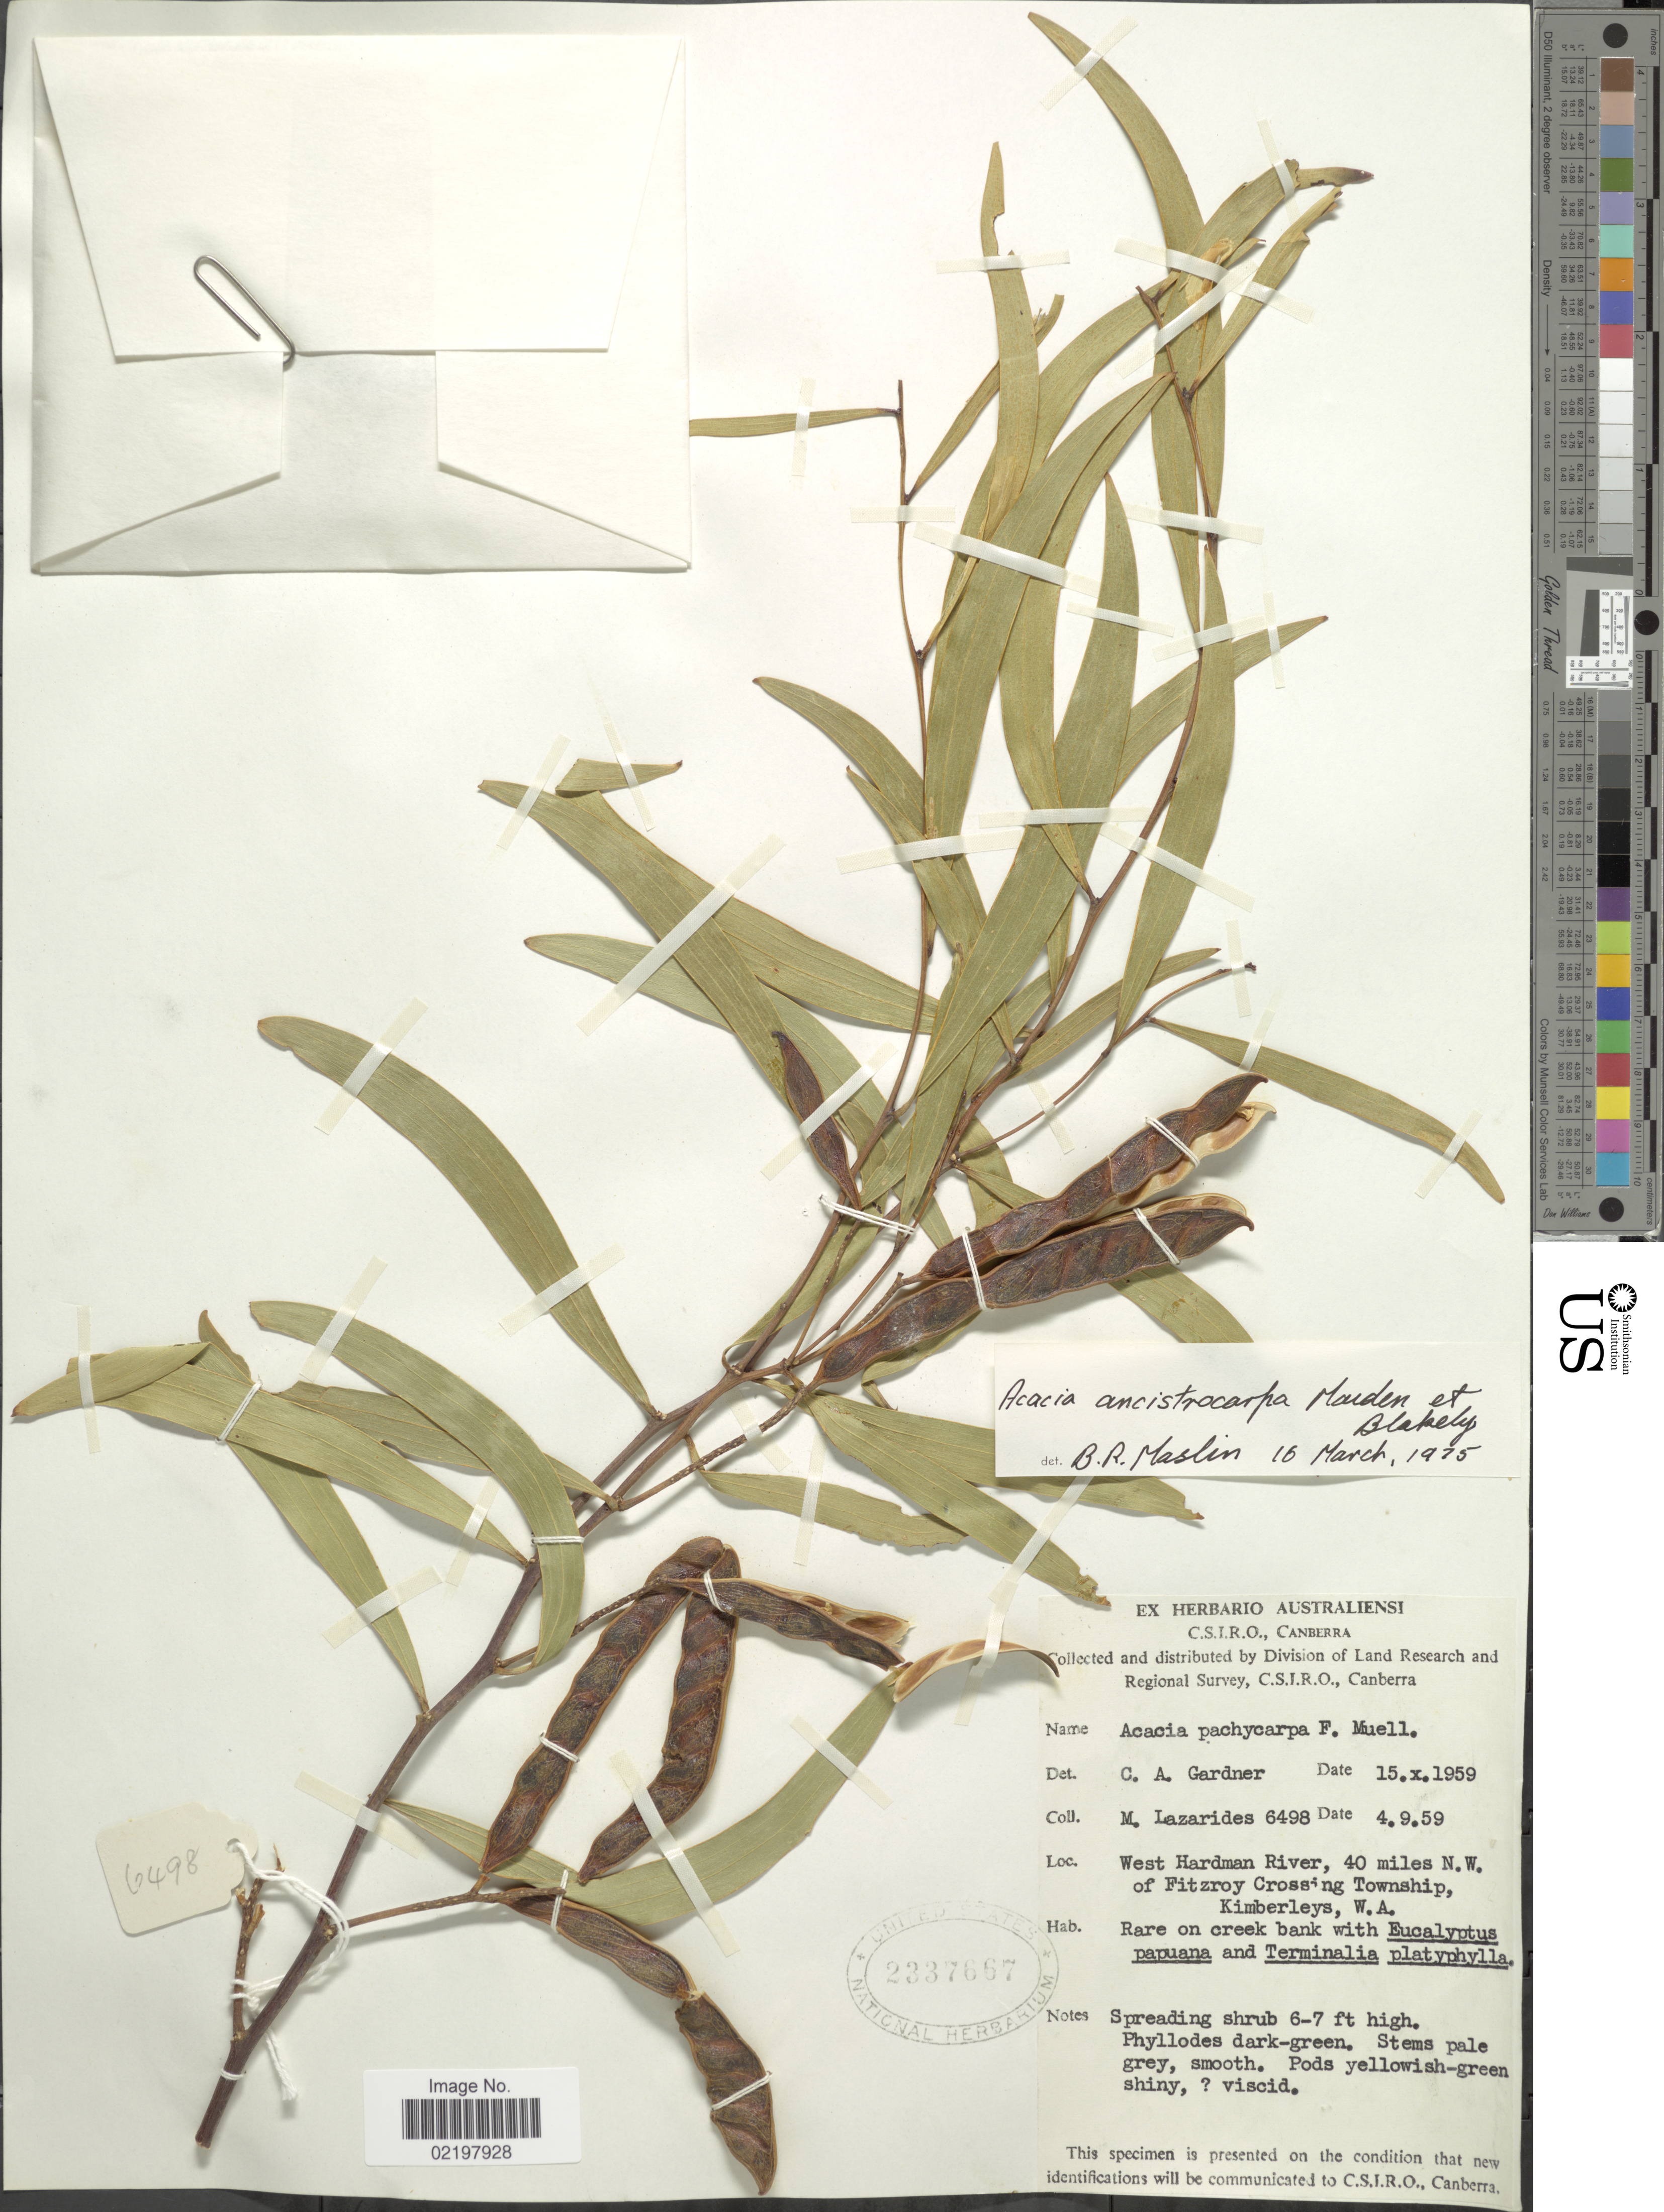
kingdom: Plantae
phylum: Tracheophyta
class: Magnoliopsida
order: Fabales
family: Fabaceae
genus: Acacia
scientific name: Acacia ancistrocarpa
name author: Maiden & Blakeley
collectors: M. Lazarides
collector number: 6498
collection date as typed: Transcribed d/m/y: 4/9/59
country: Australia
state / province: Western Australia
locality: West Hardman River, 40 miles N.W. of Fitzroy Crossing Township, Kimberleys, W. A.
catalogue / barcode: US 2337667